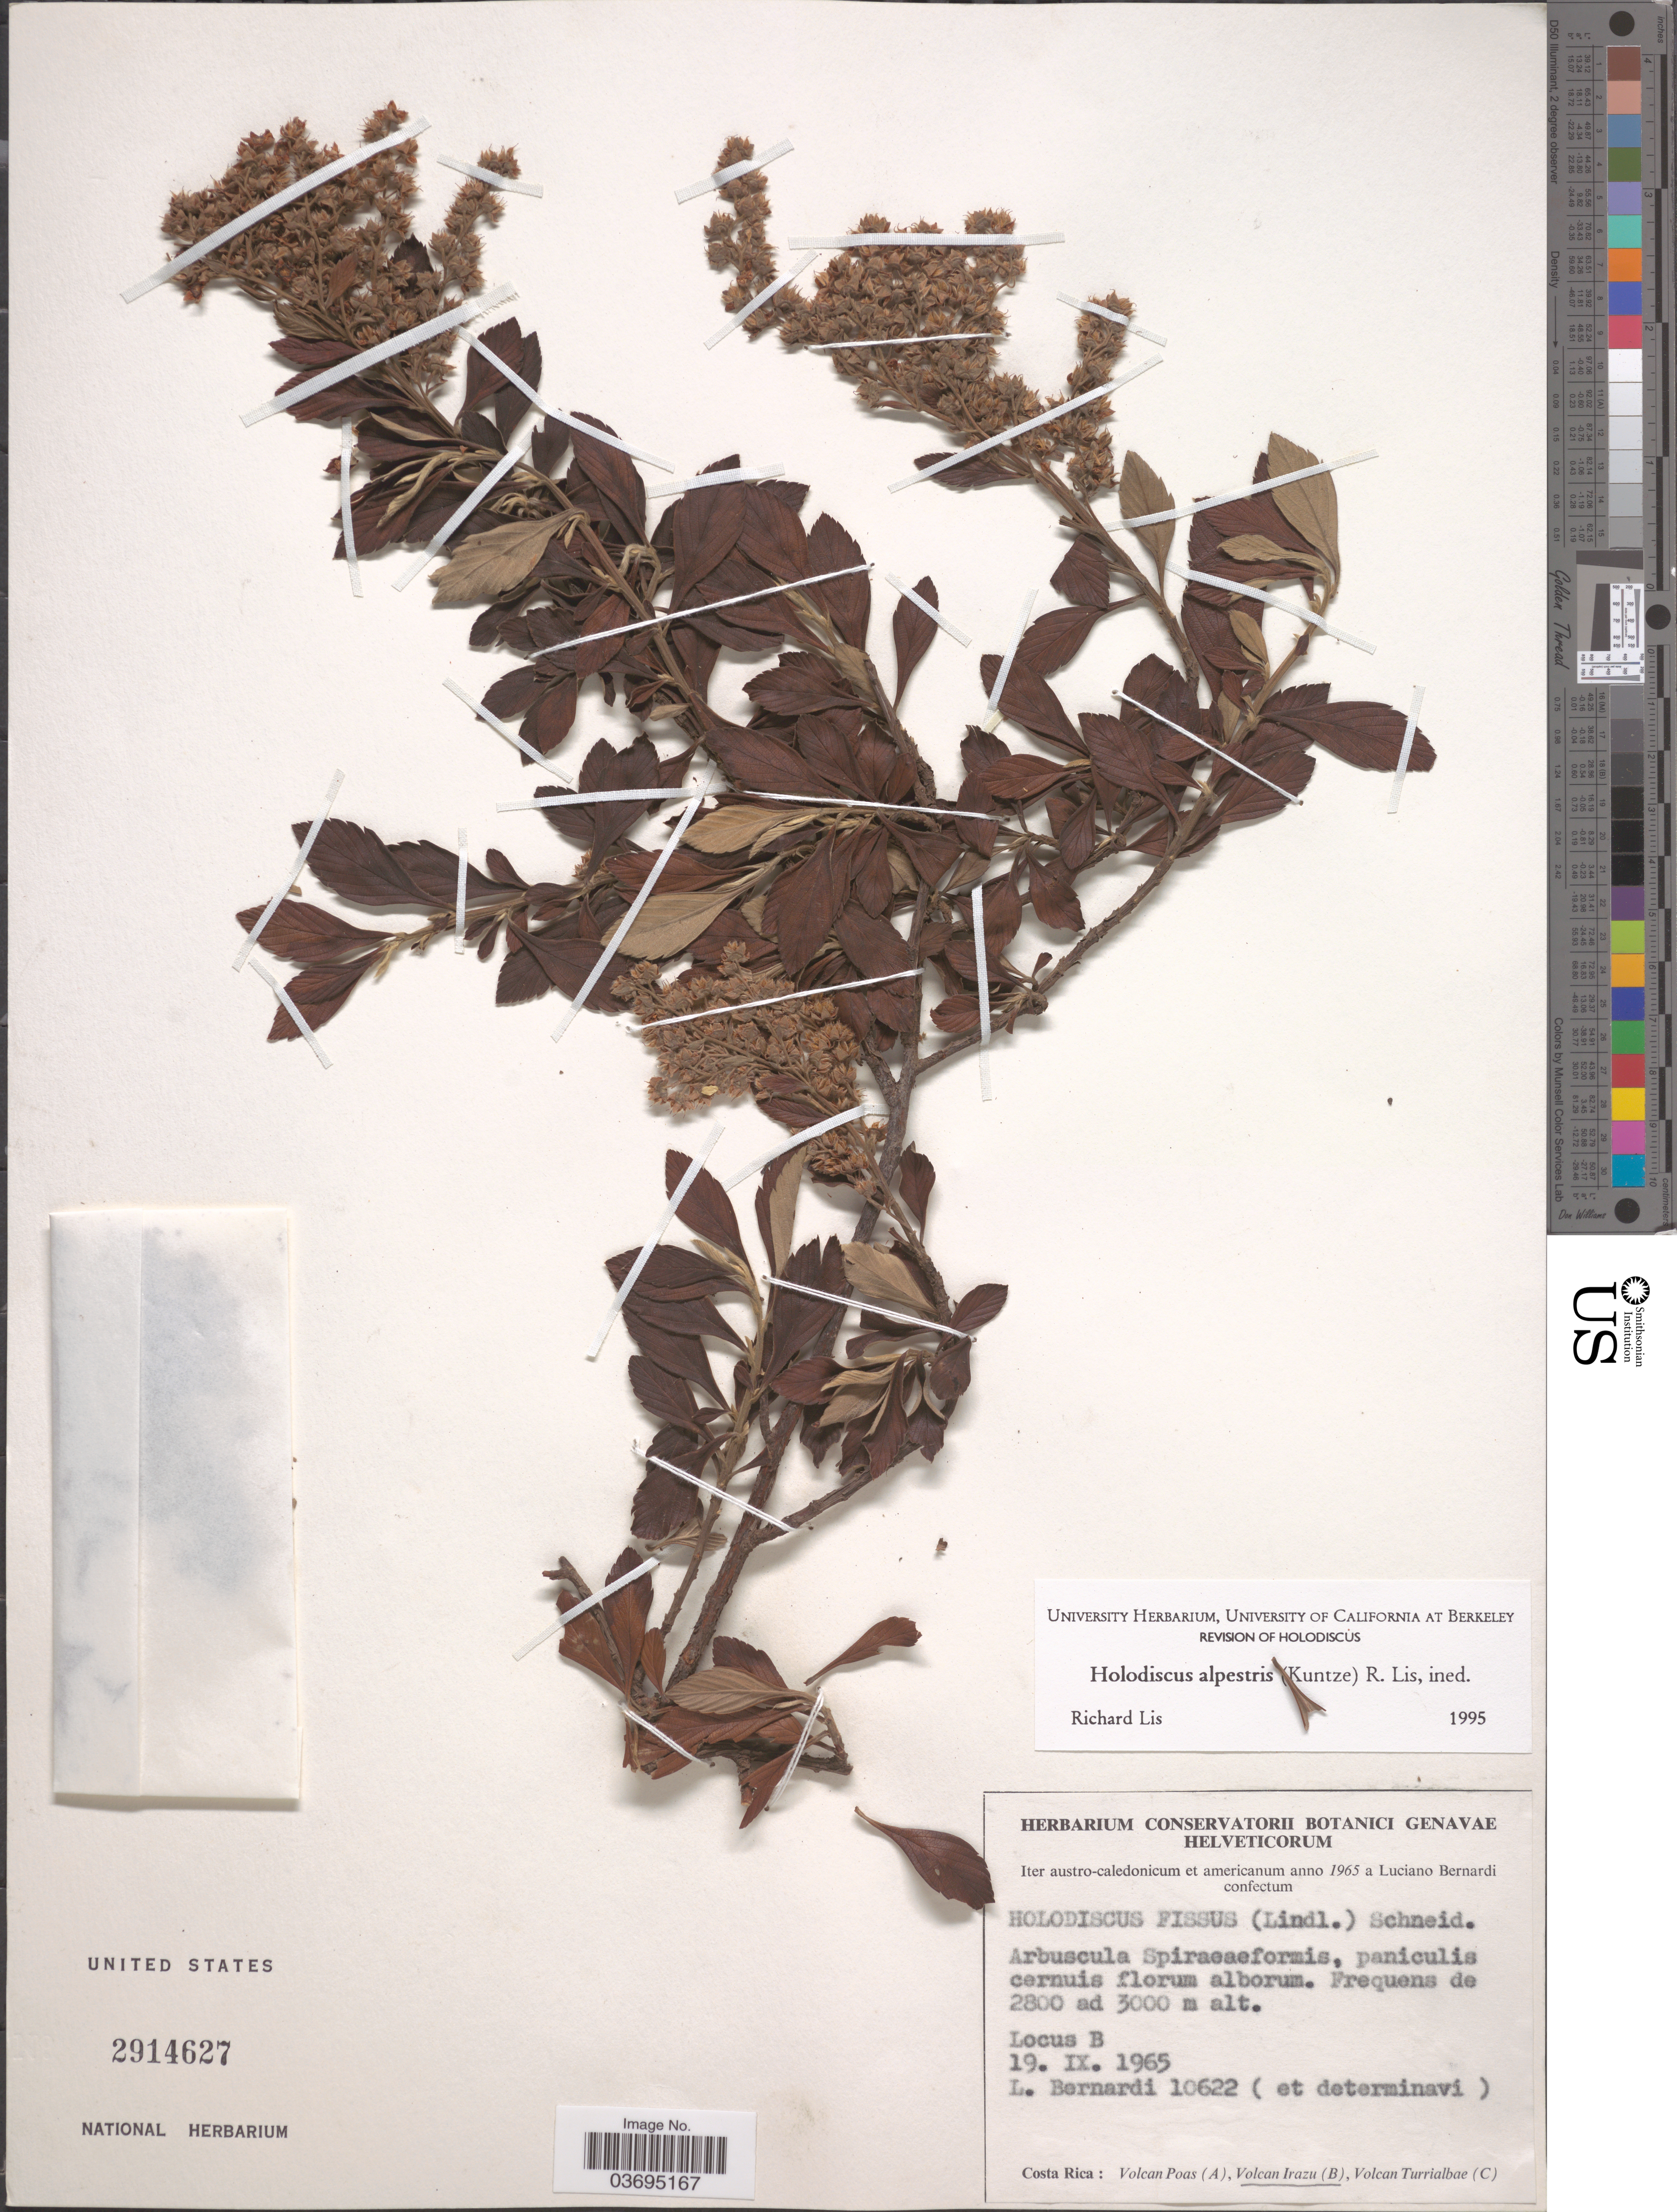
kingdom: Plantae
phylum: Tracheophyta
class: Magnoliopsida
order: Rosales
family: Rosaceae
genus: Holodiscus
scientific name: Holodiscus argenteus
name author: (L. f.) Maxim.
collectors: L. Bernardi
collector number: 10622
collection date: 1965-09-19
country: Costa Rica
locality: Volcan Irazu.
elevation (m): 2800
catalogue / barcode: US 2914627